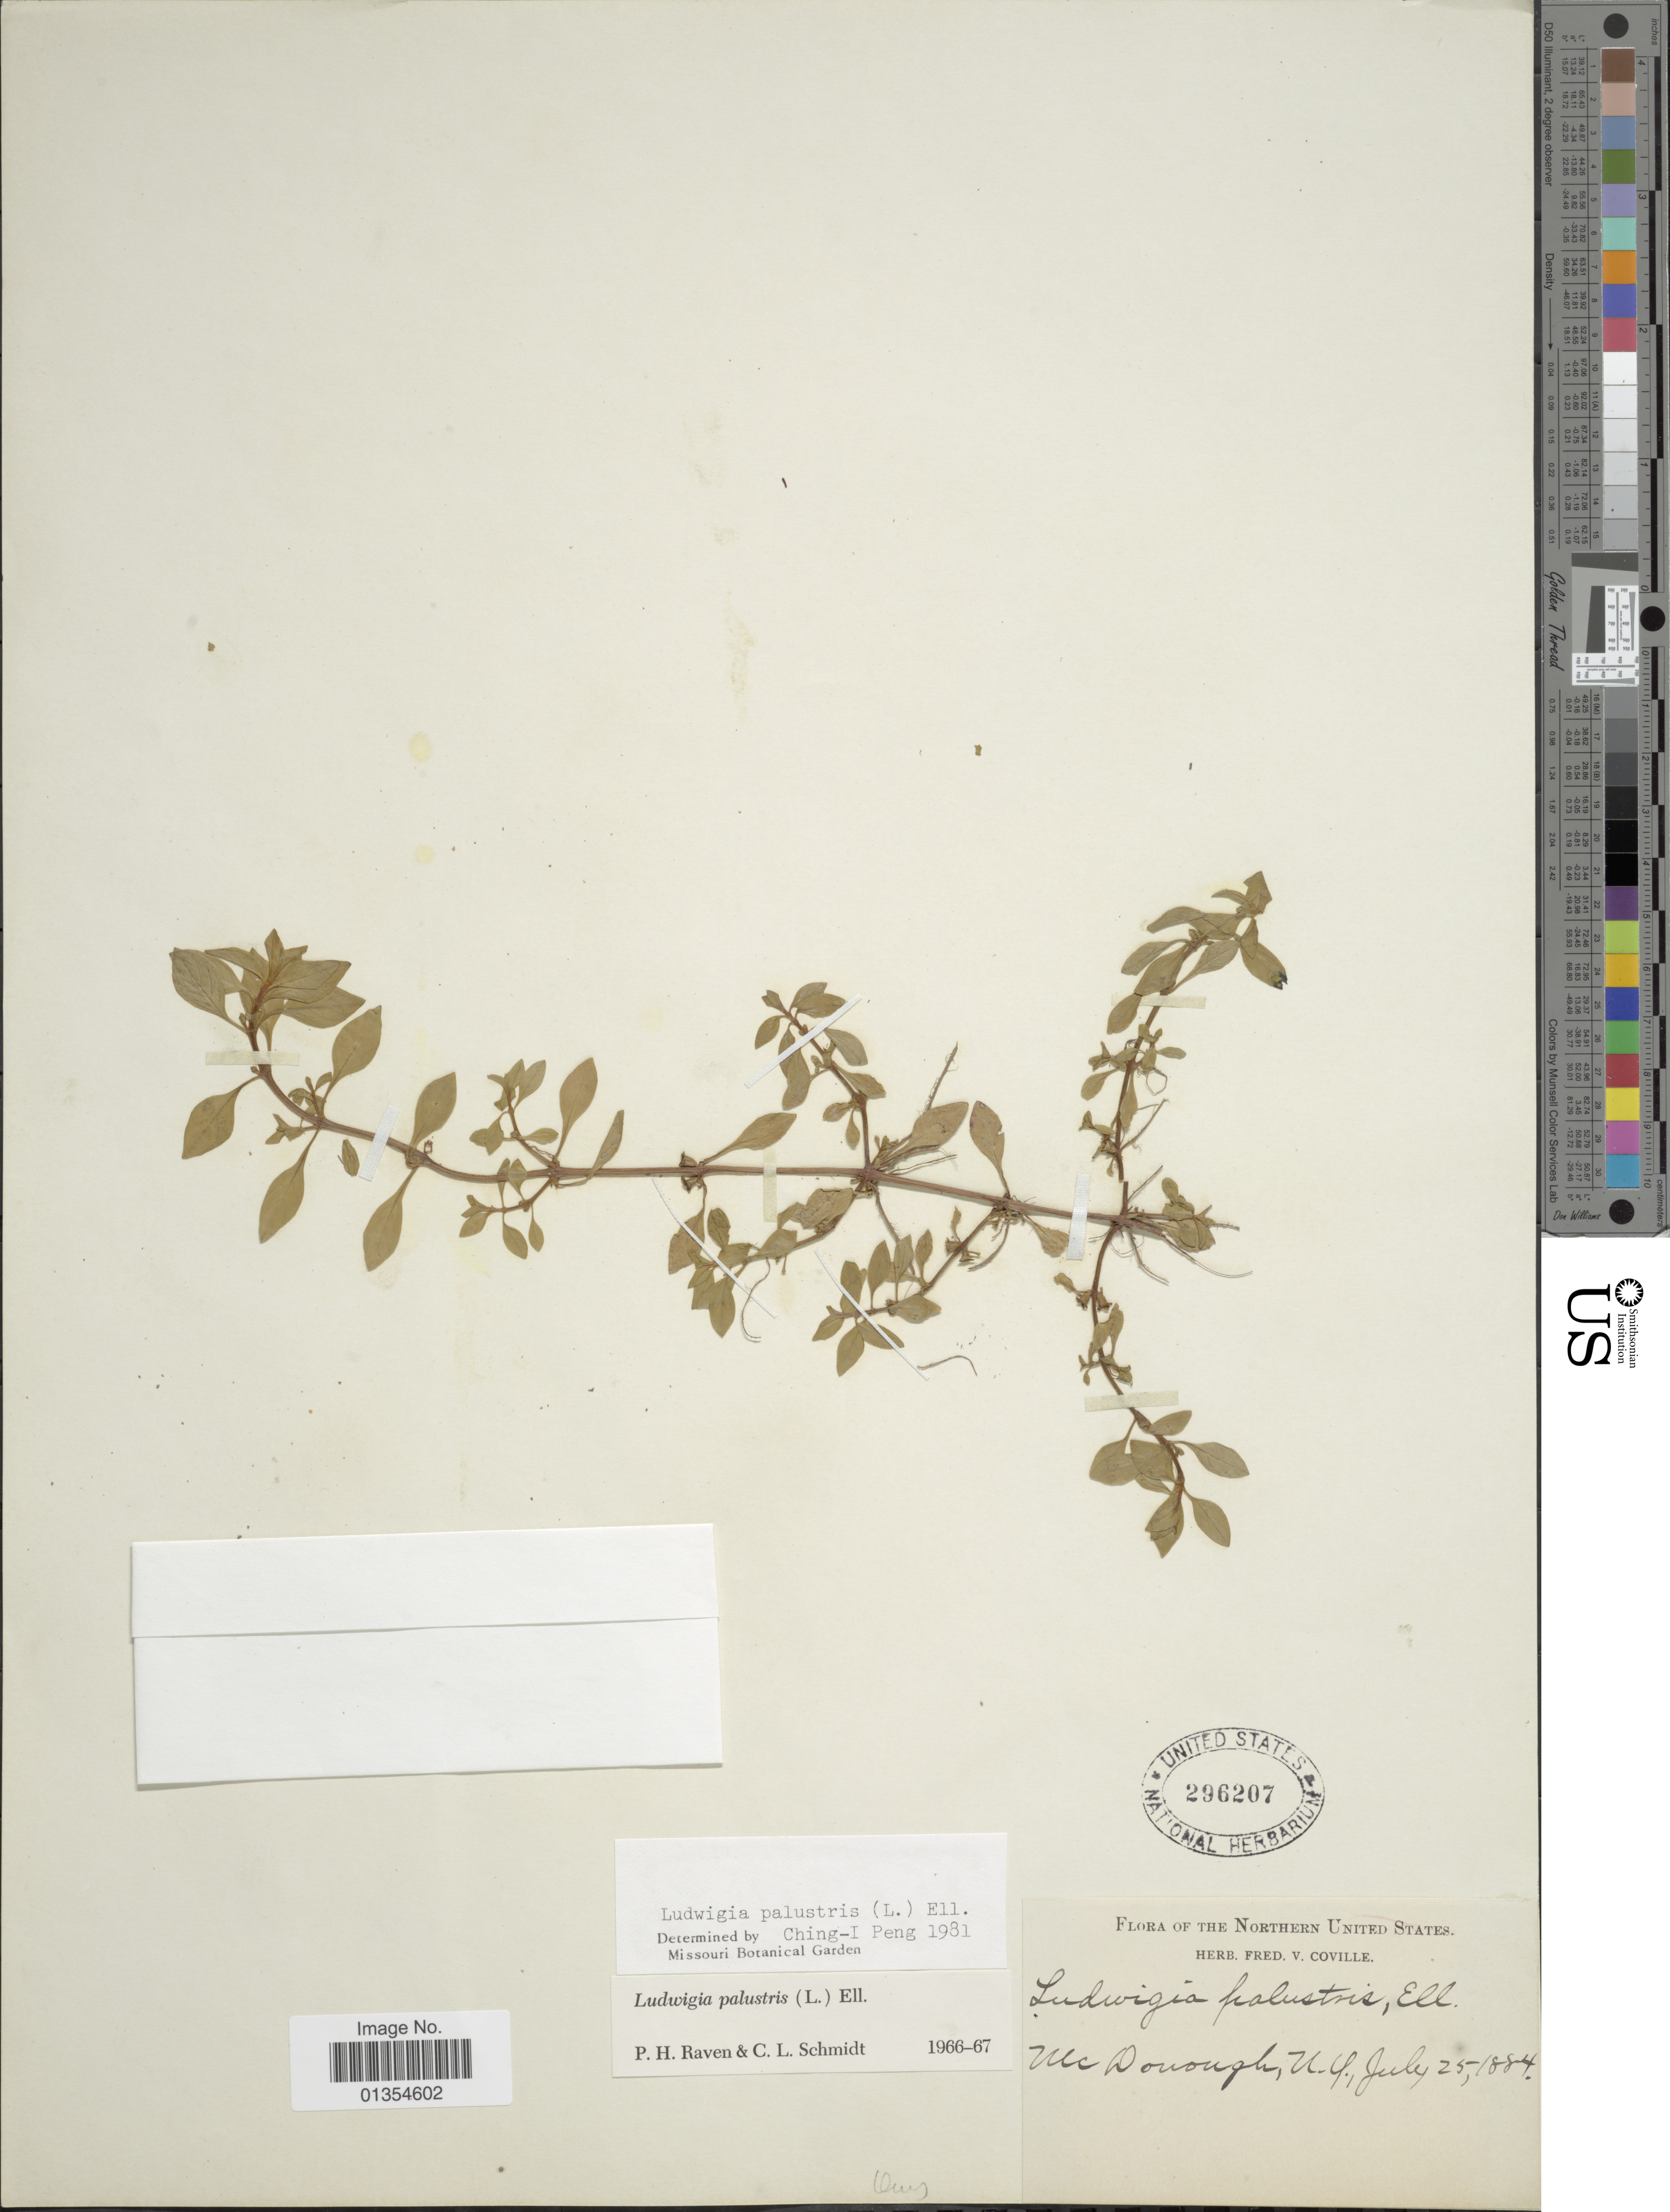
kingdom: Plantae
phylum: Tracheophyta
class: Magnoliopsida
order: Myrtales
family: Onagraceae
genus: Ludwigia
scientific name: Ludwigia palustris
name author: (L.) Elliott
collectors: ex herb. Fred. V. Coville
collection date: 1884-07-25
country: United States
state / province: New York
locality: Northern United States, Mc Donough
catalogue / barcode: US 296207